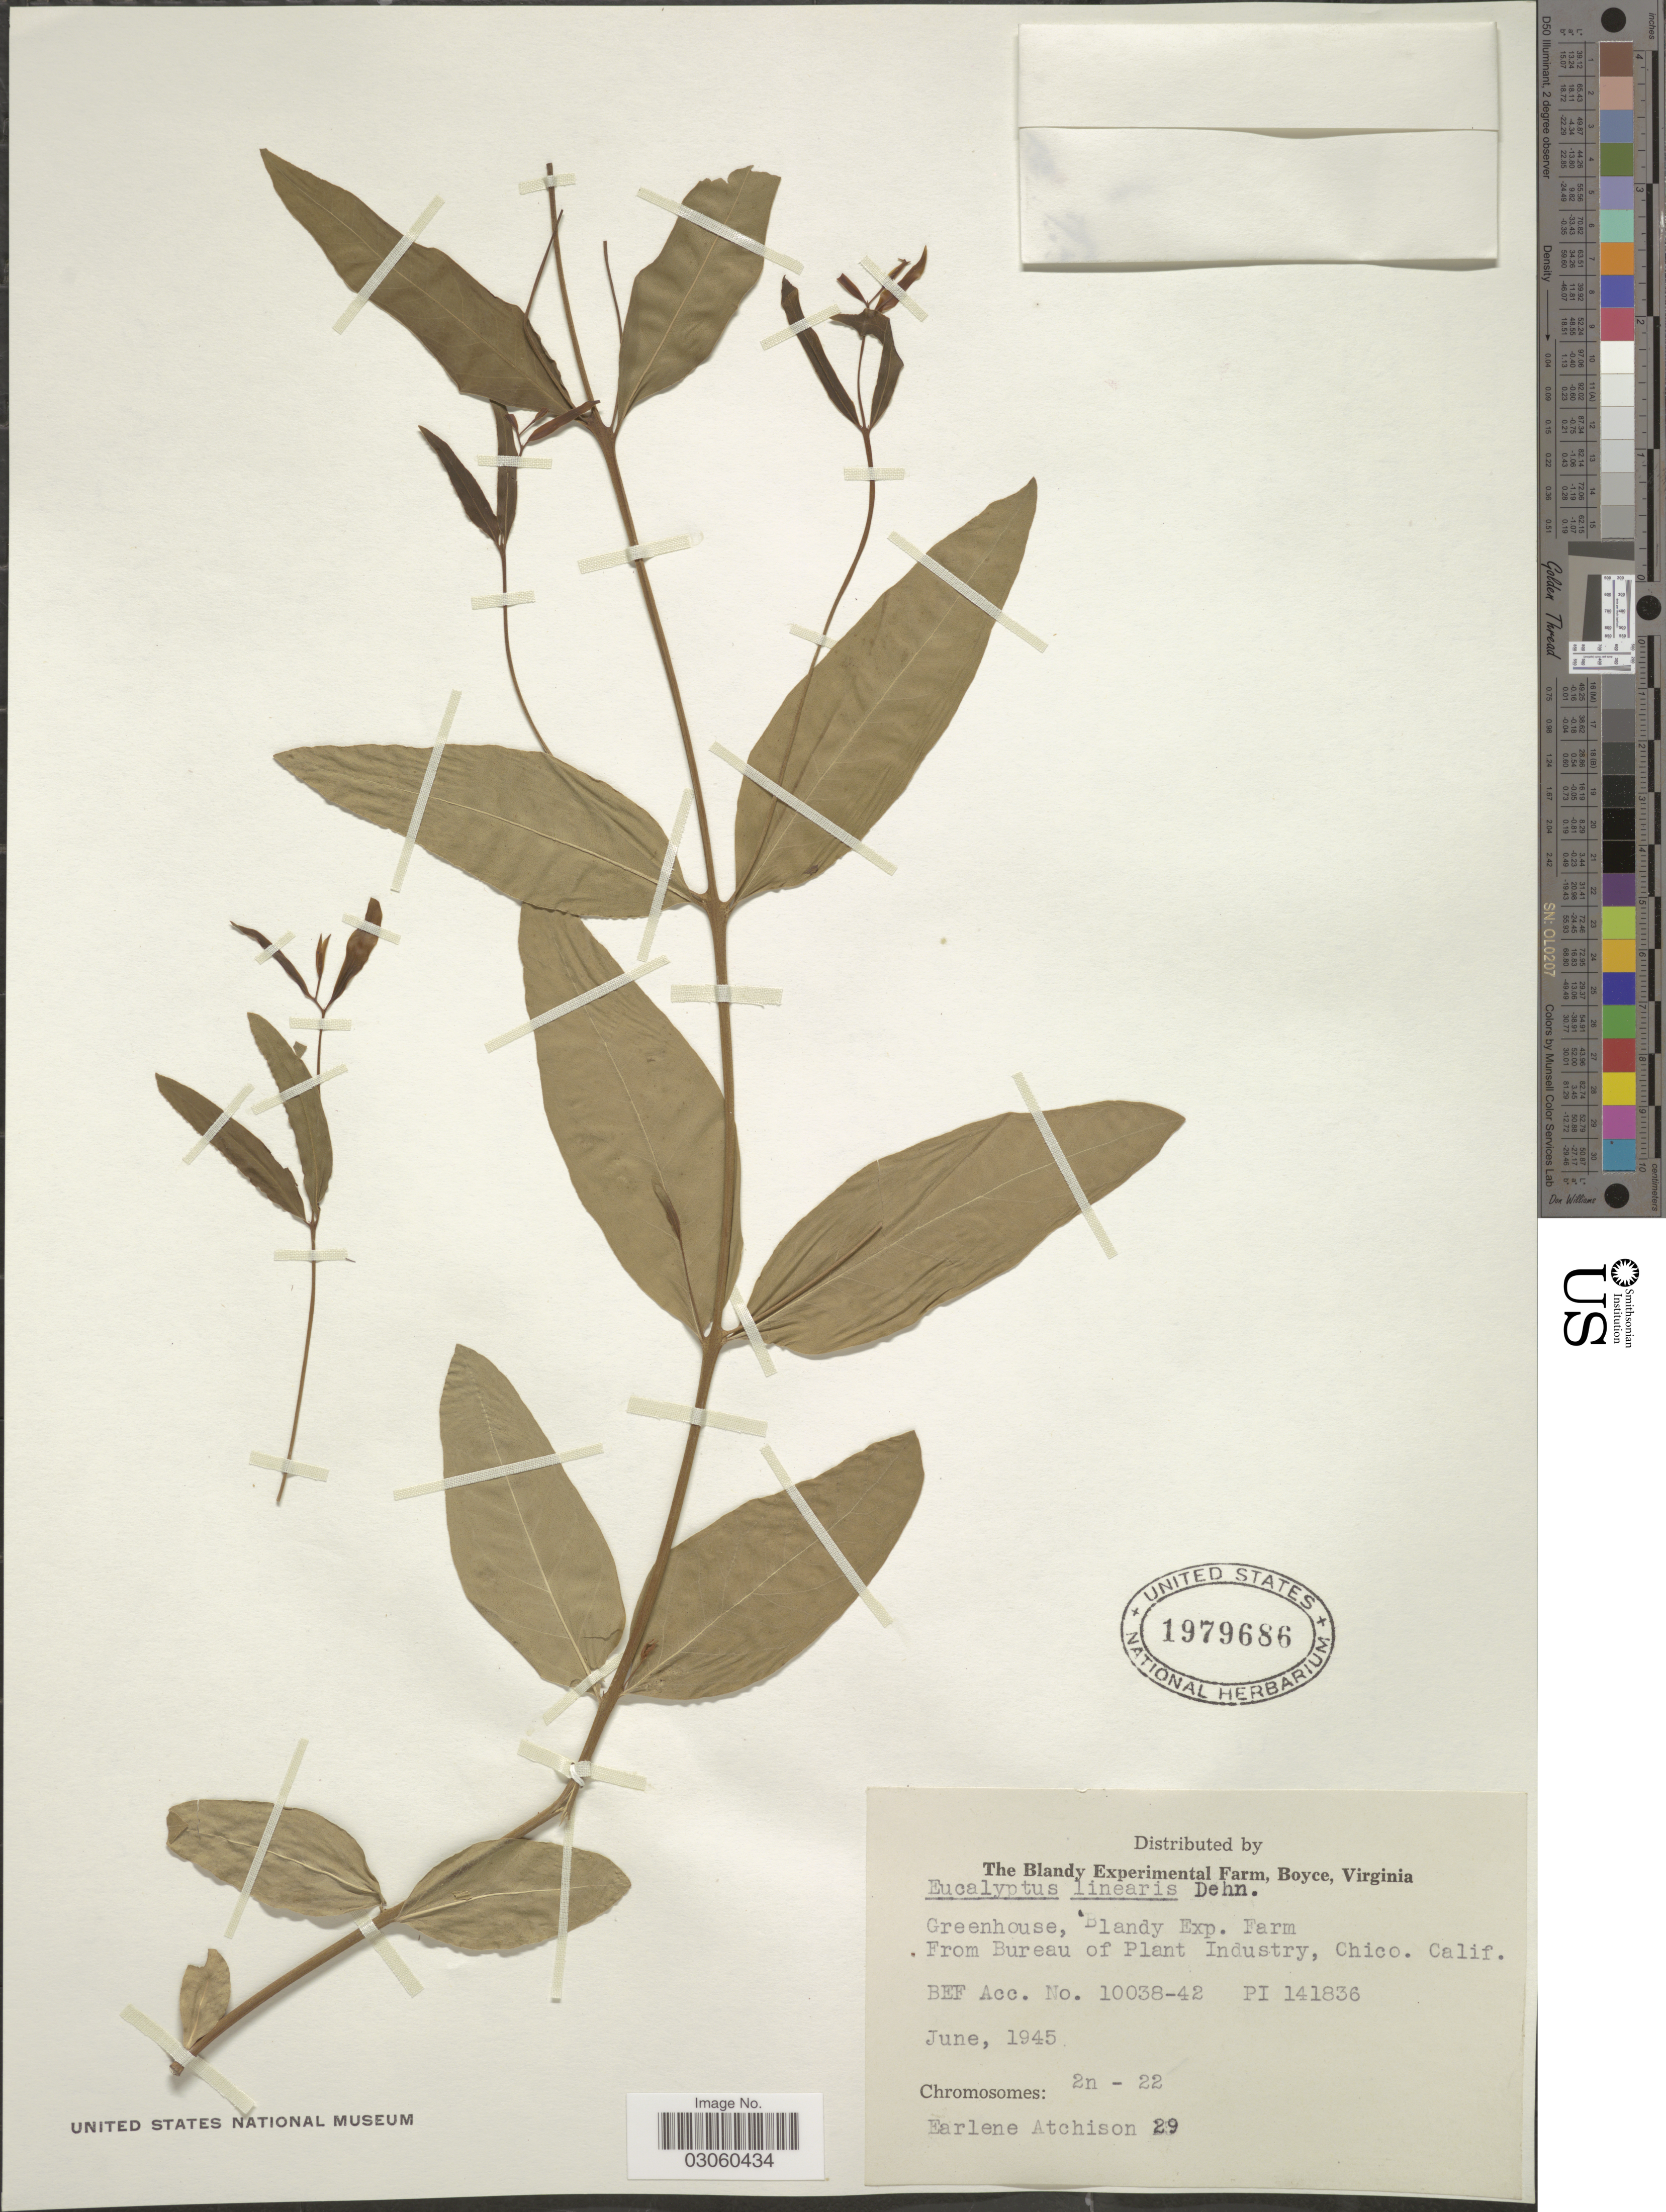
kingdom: Plantae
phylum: Tracheophyta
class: Magnoliopsida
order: Myrtales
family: Myrtaceae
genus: Eucalyptus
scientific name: Eucalyptus linearis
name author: Dehnh.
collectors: E. Atchison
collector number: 29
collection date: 1945-06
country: United States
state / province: Virginia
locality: The Blandy Experimental Farm, Boyce, Virginia.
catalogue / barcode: US 1979686